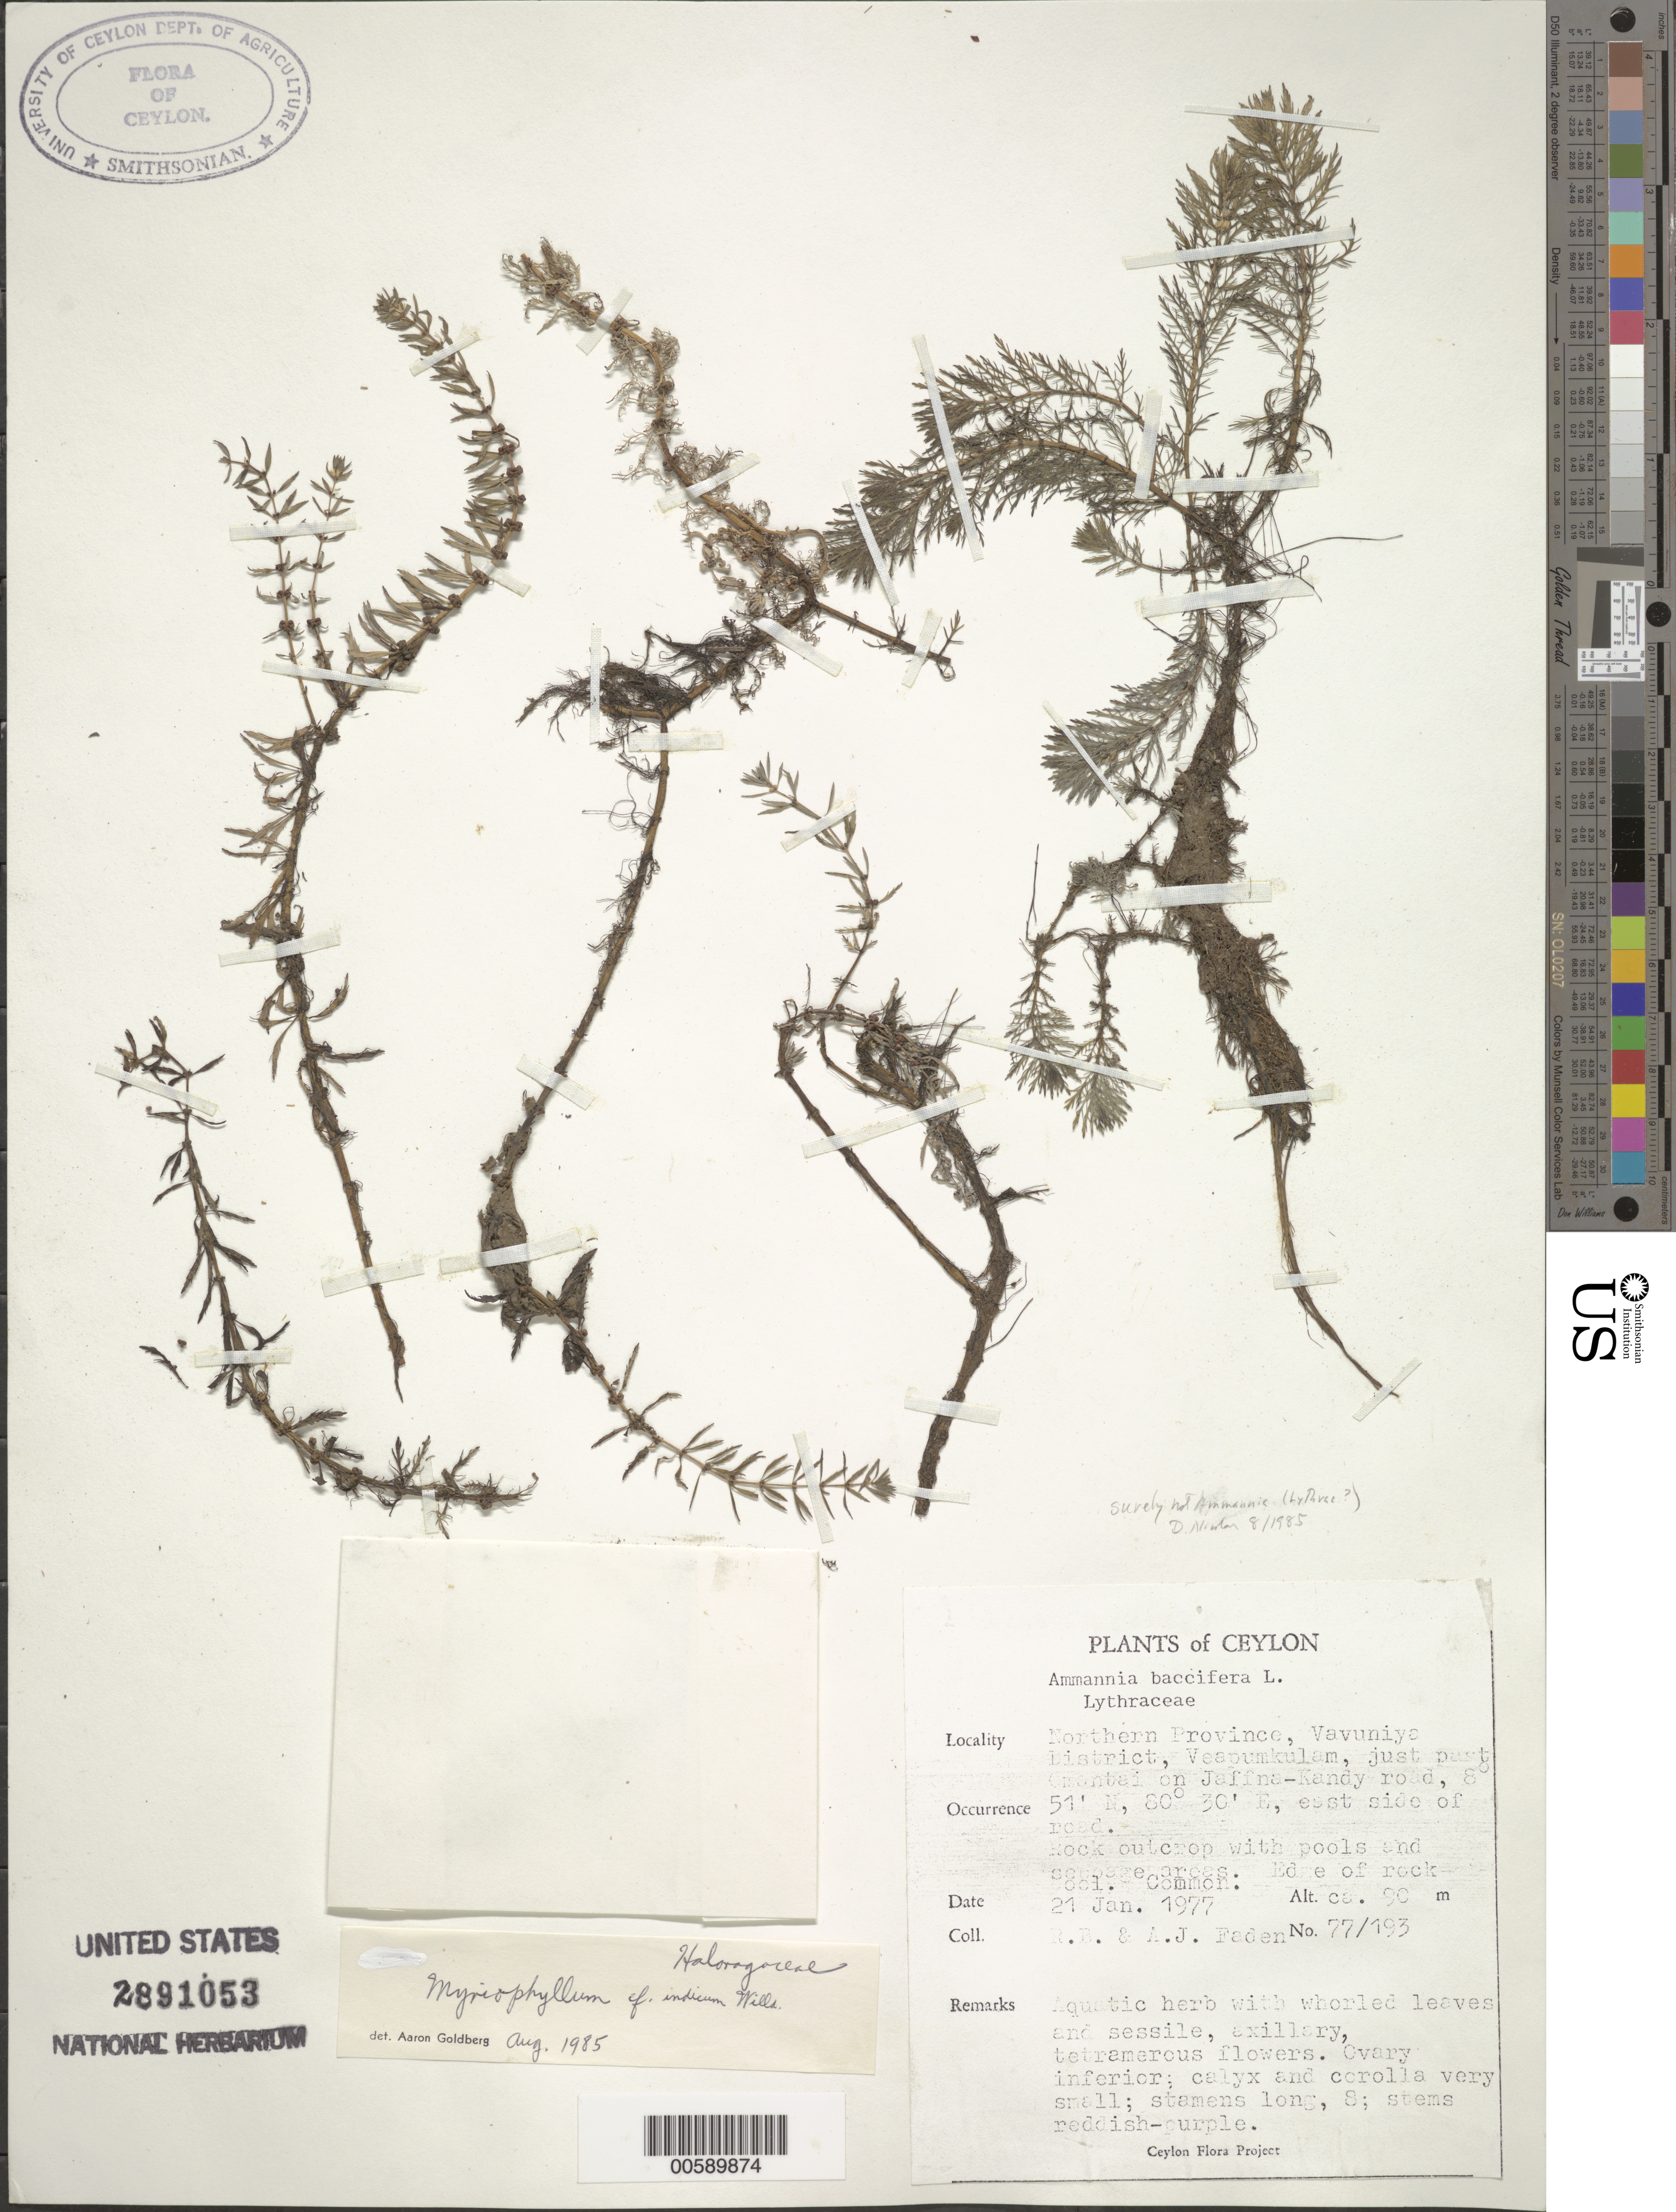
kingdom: Plantae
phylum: Tracheophyta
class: Magnoliopsida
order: Saxifragales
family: Haloragaceae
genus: Myriophyllum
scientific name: Myriophyllum indicum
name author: Willd.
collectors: R. B. Faden & A. J. Faden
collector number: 77/193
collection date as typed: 21 Jan 1977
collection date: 1977-01-21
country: Sri Lanka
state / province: Northern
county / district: Vavuniya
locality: Jaffna-Kandy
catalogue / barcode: US 2891053